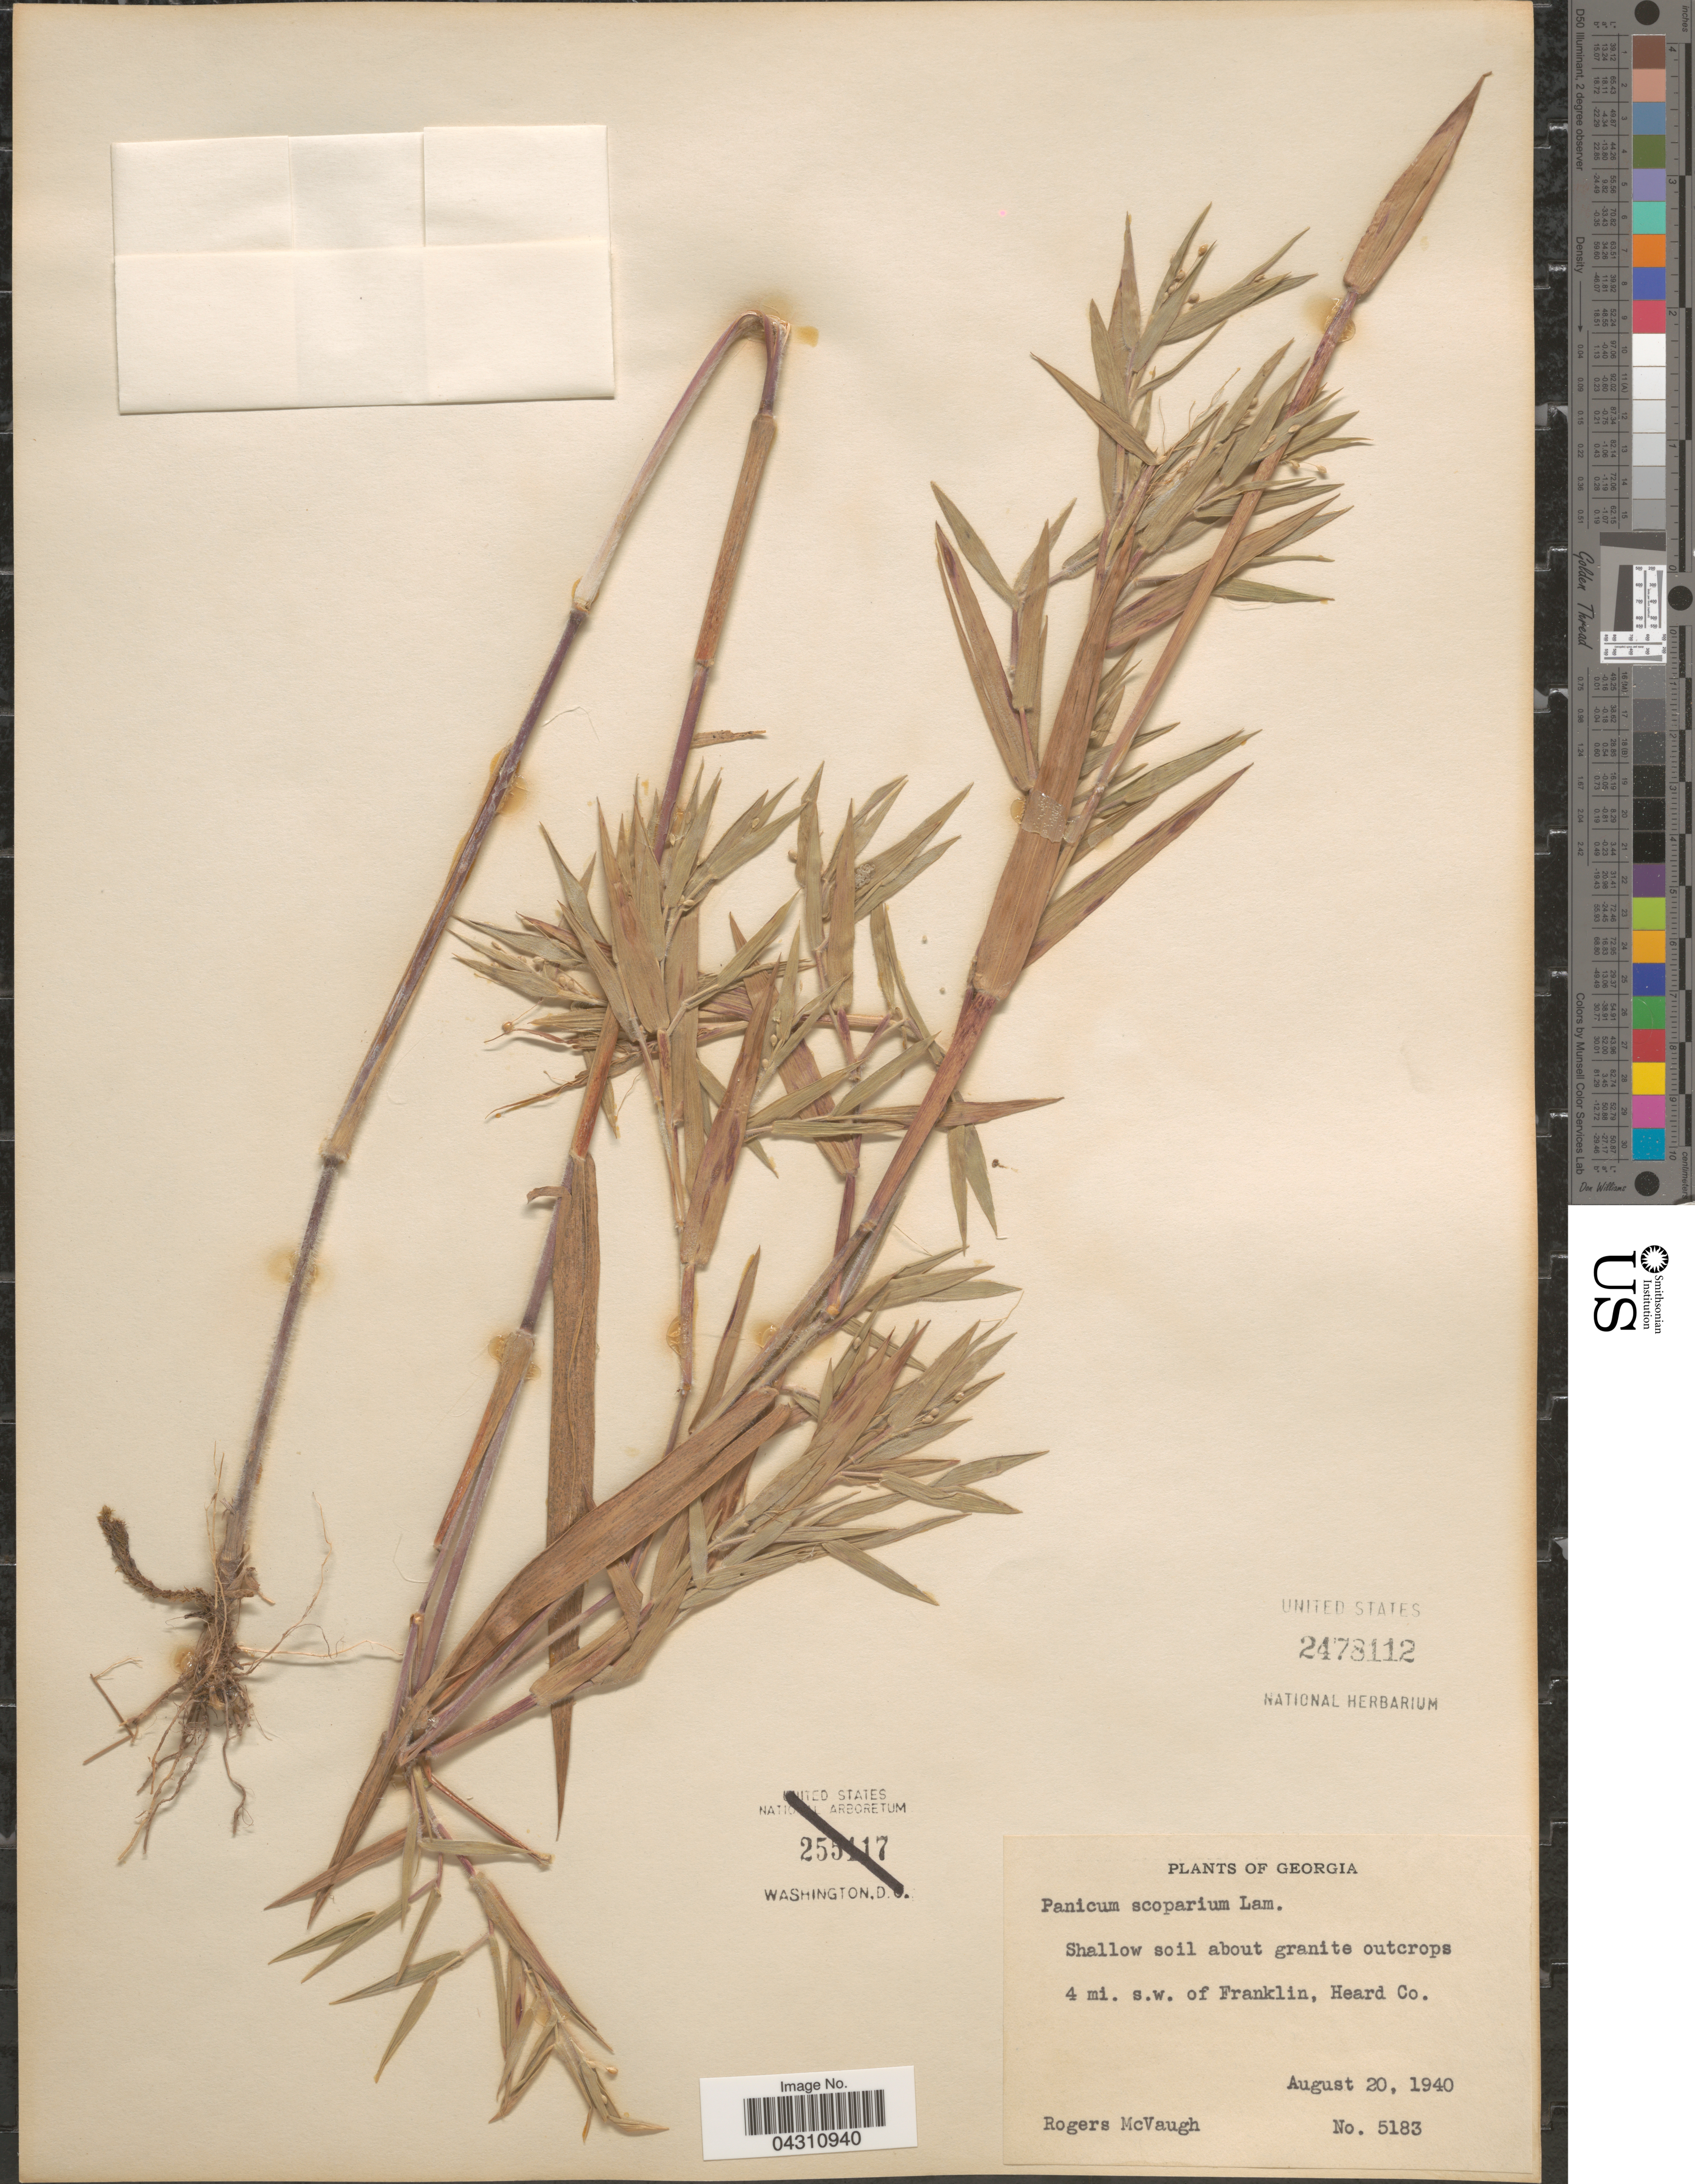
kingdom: Plantae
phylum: Tracheophyta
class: Liliopsida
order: Poales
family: Poaceae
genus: Dichanthelium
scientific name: Dichanthelium scoparium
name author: (Lam.) Gould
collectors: R. McVaugh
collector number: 5183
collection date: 1940-08-20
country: United States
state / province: Georgia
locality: Shallow soil about granite outcrops 4 mi. s. w. of Franklin, Heard Co.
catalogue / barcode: US 2478112